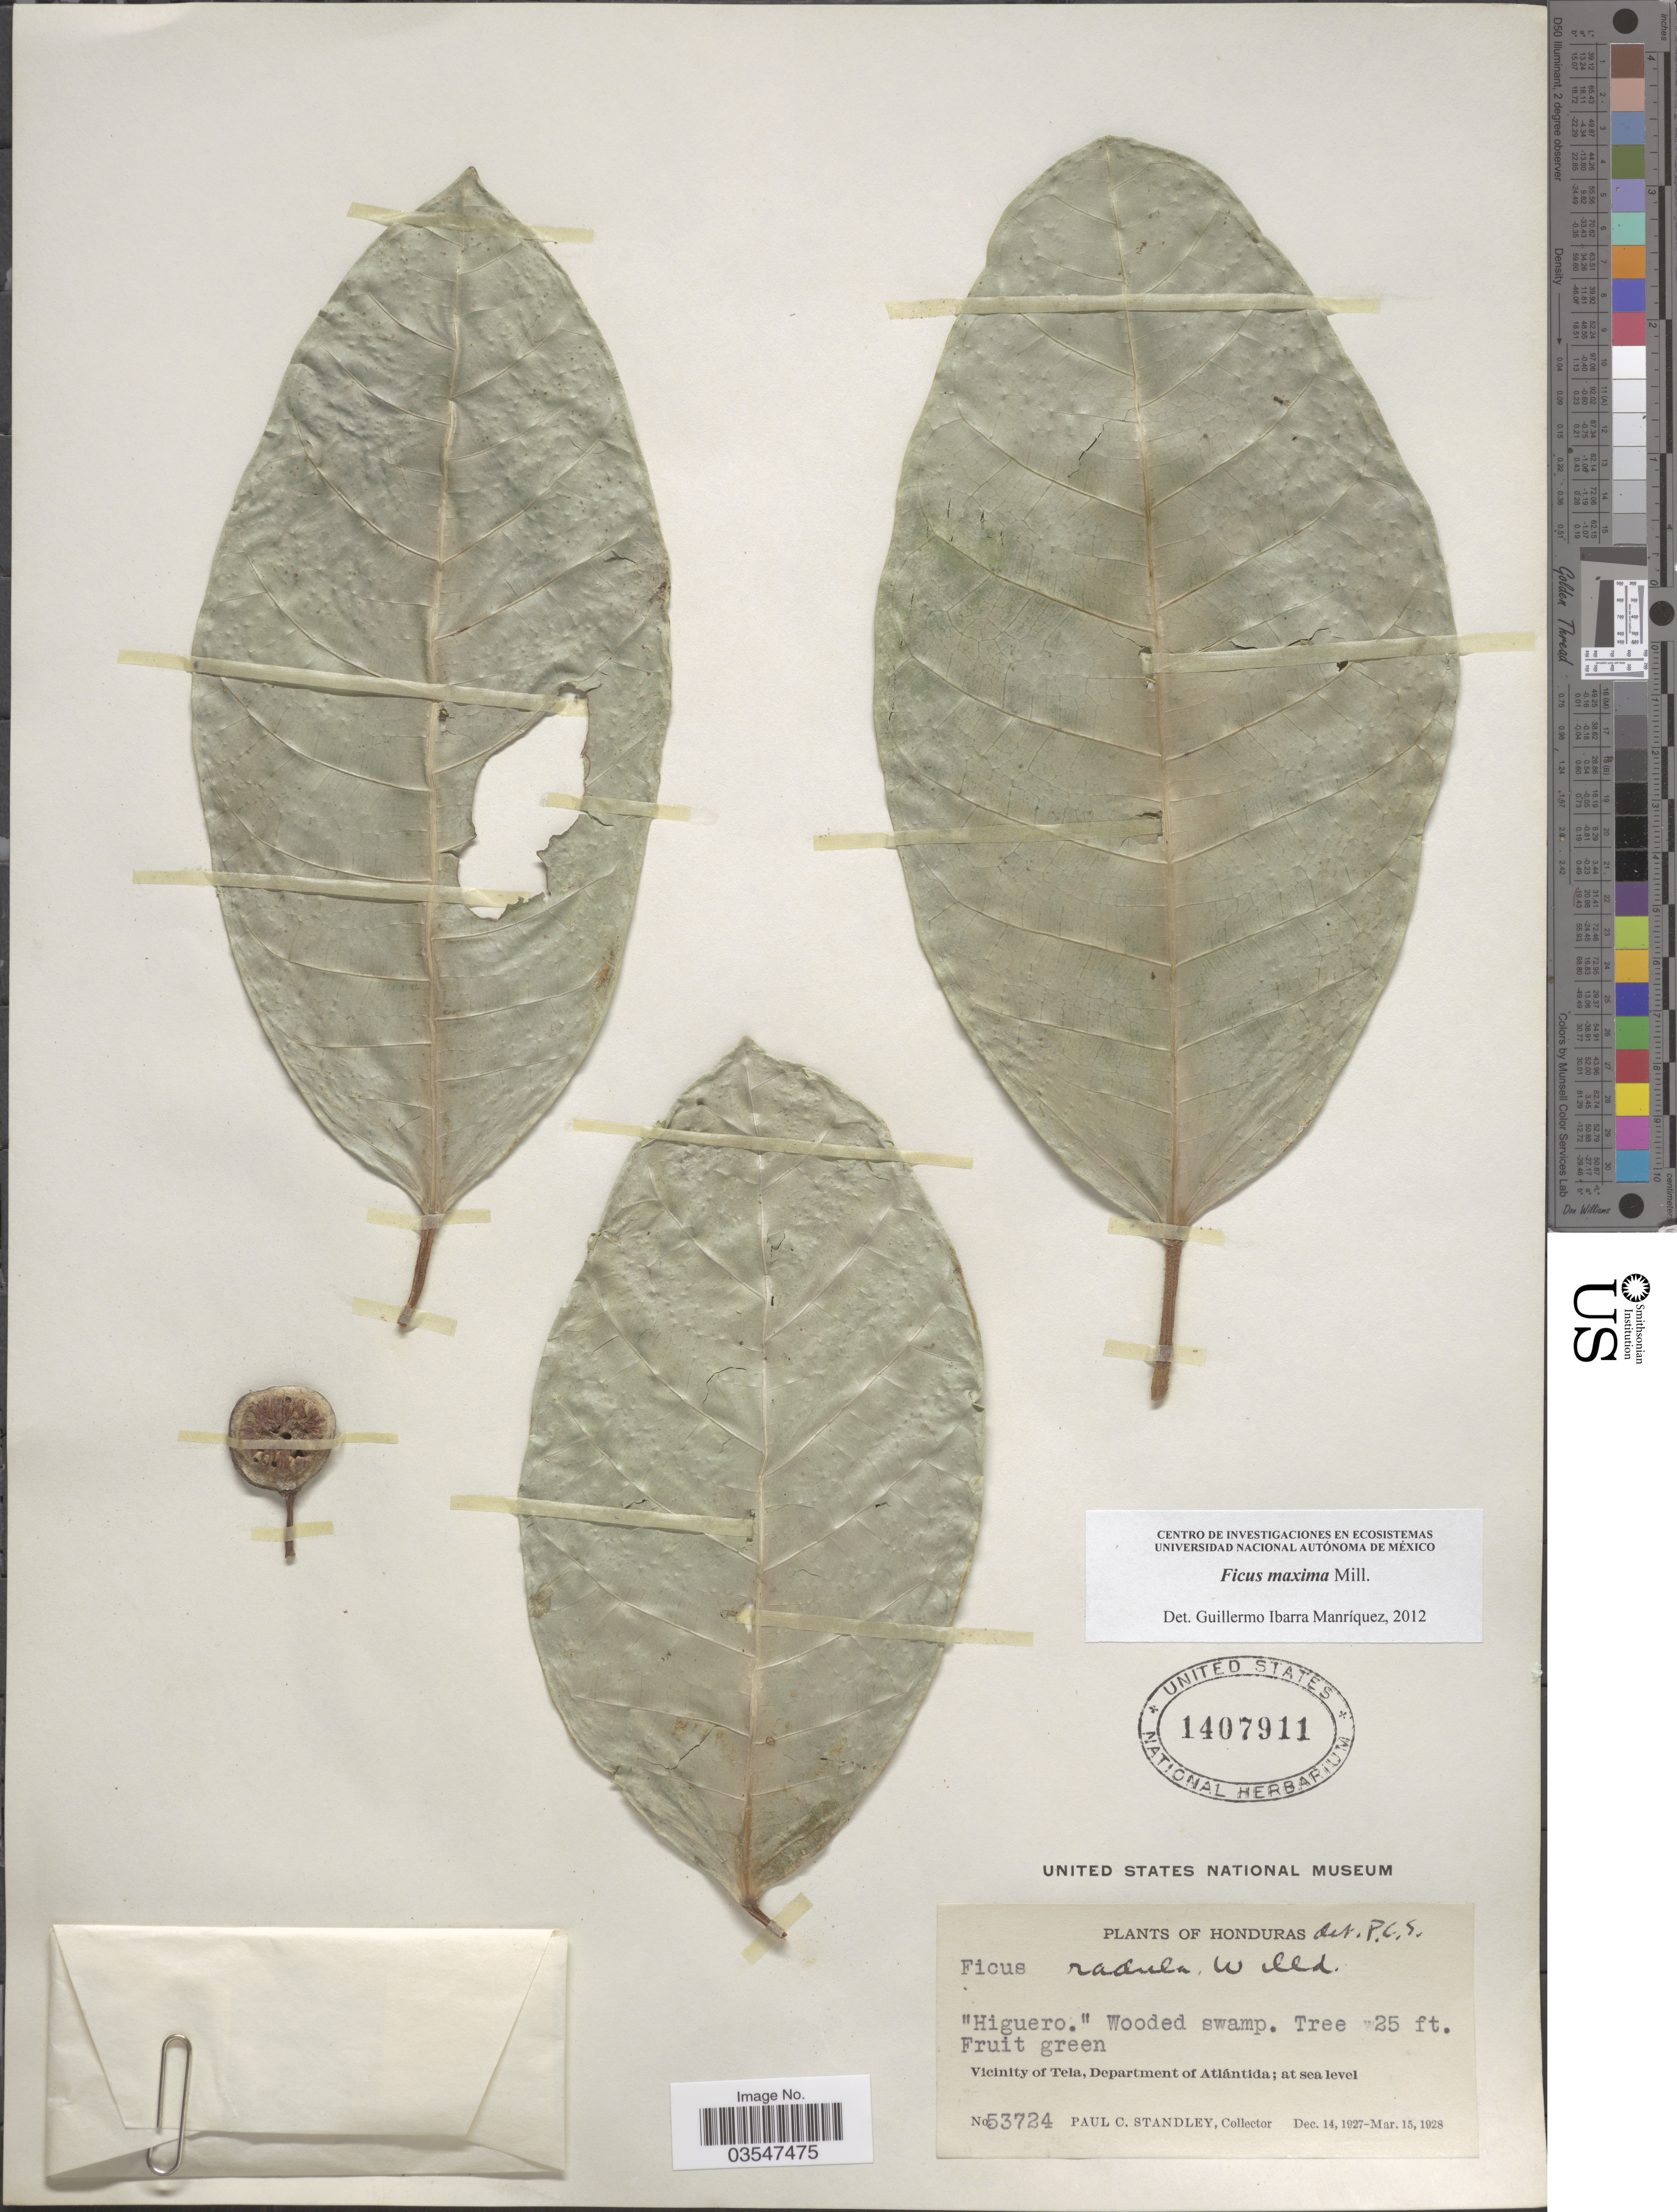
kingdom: Plantae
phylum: Tracheophyta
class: Magnoliopsida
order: Rosales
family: Moraceae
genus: Ficus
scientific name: Ficus maxima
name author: Mill.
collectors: P. C. Standley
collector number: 53724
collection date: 1927-12-14/1928-03-15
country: Honduras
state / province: Atlantida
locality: Vicinity of Tela, Department of Atlántida.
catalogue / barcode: US 1407911